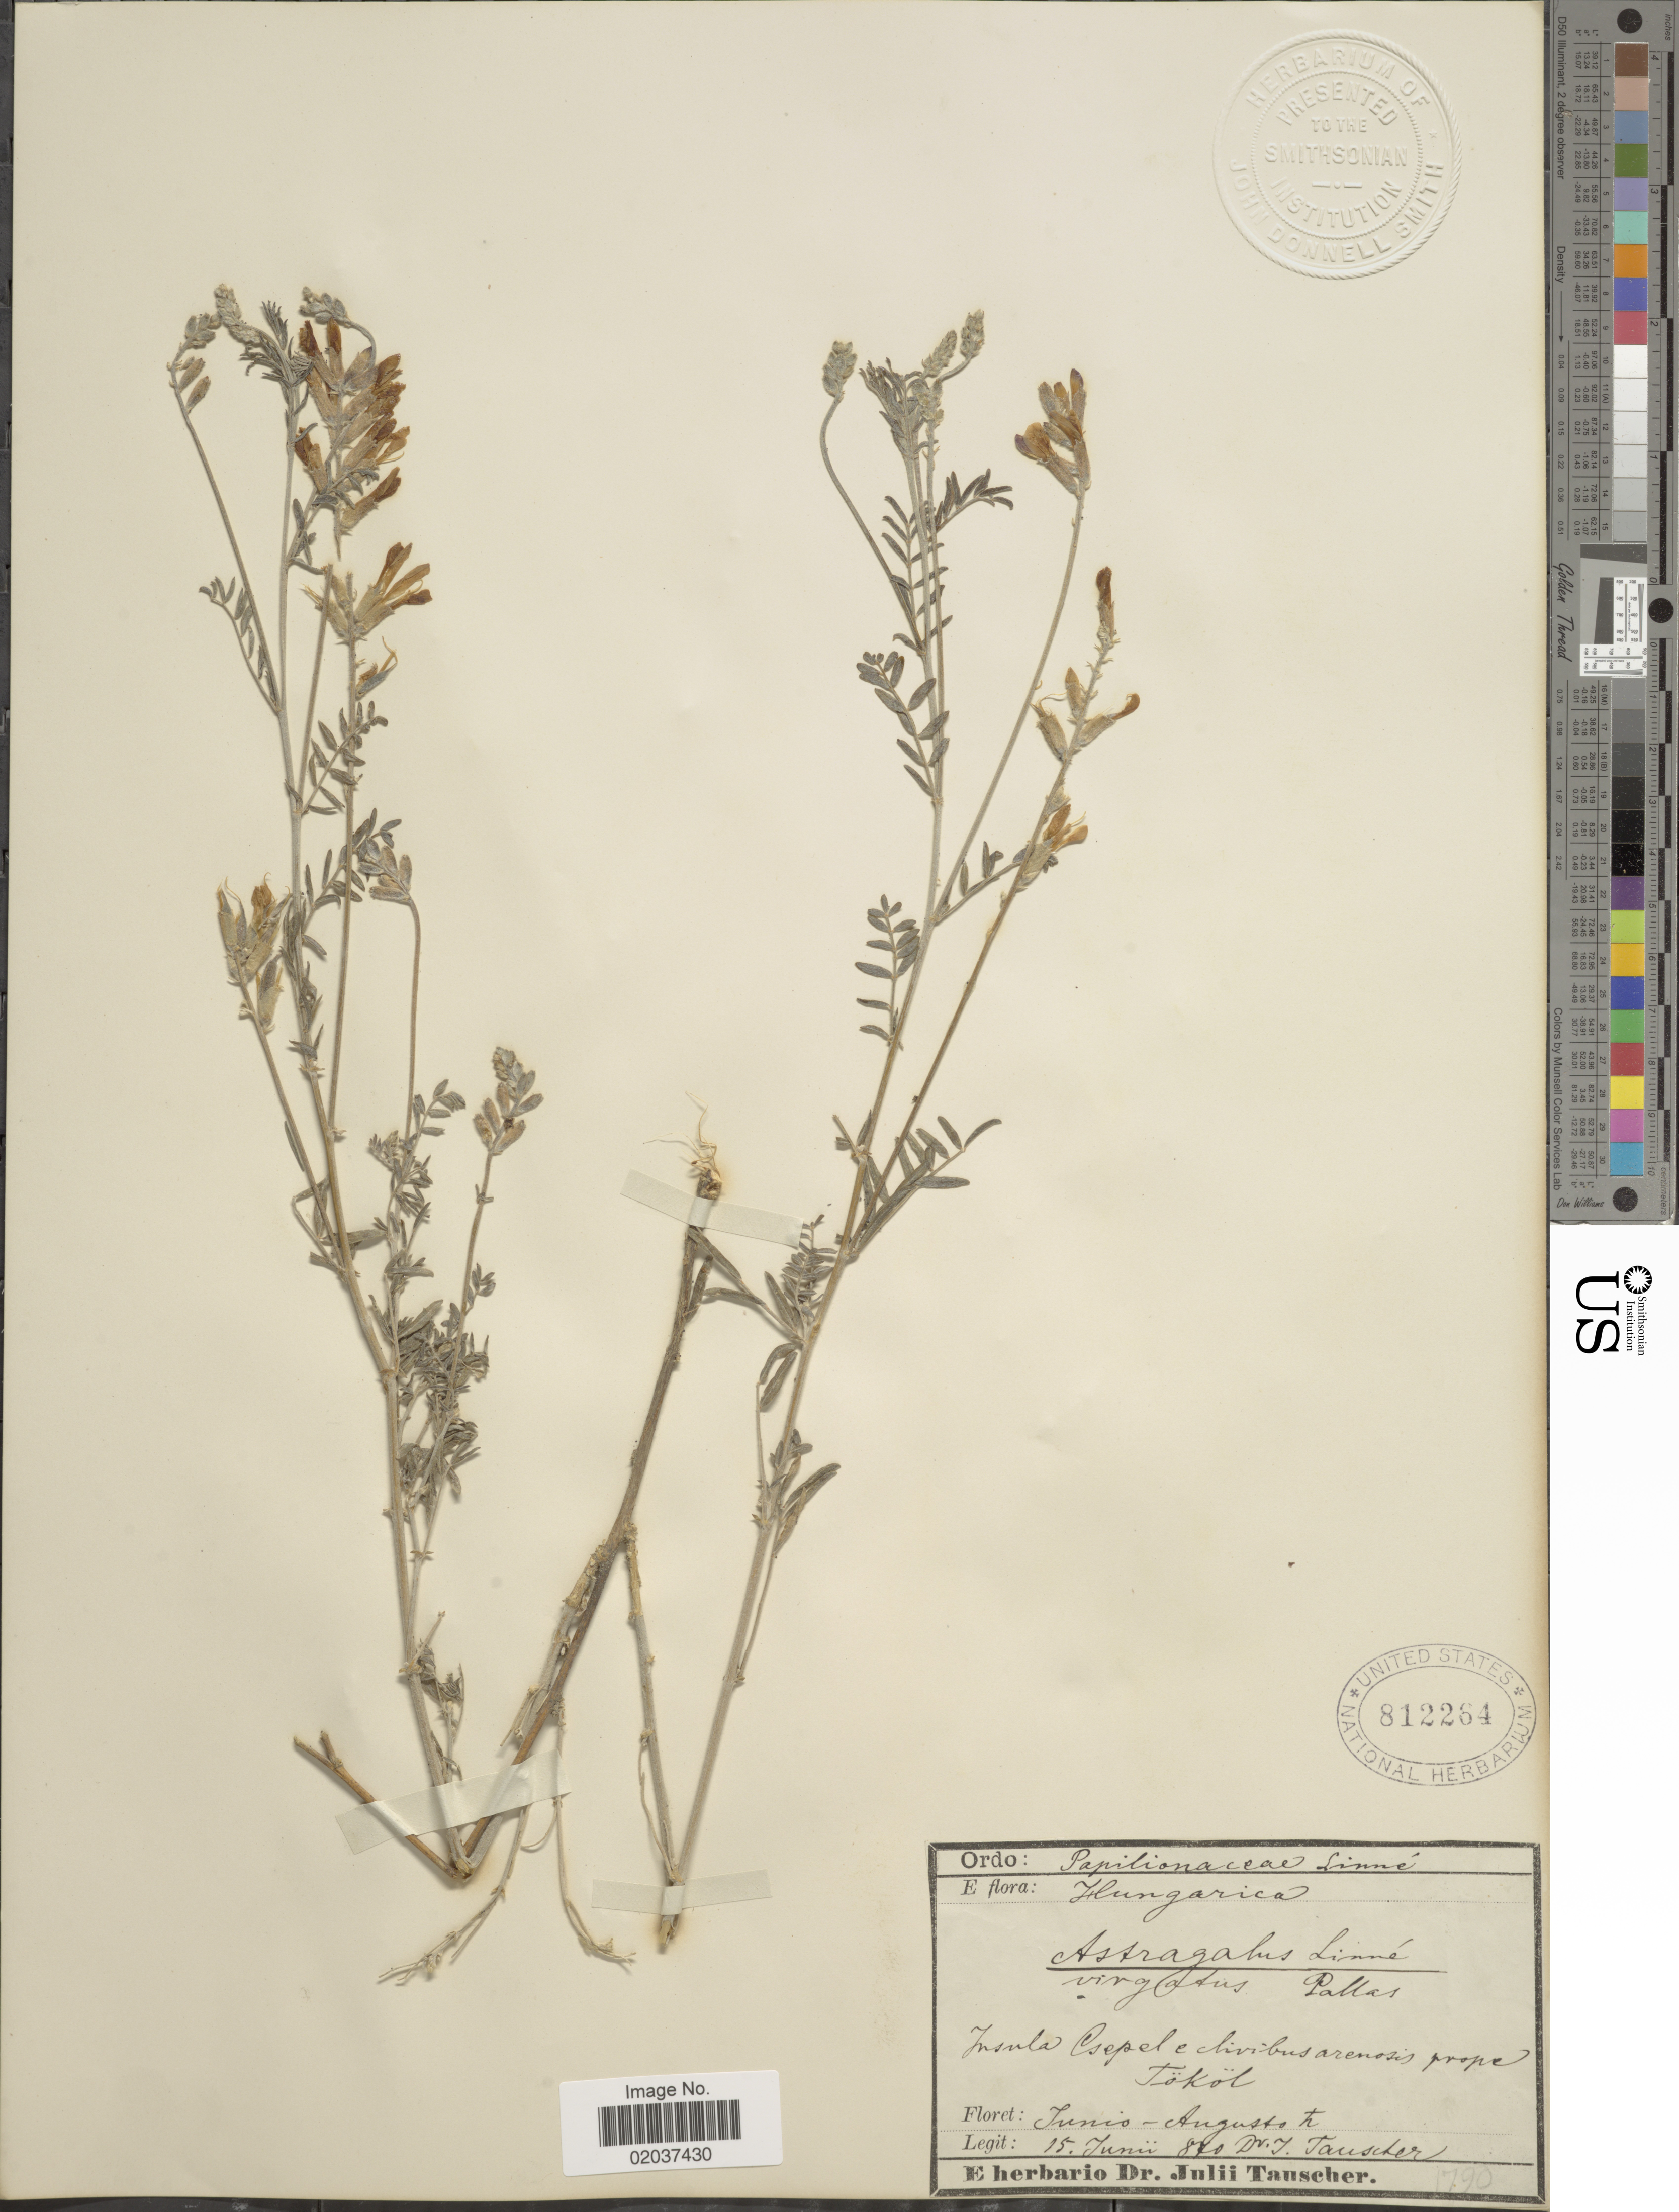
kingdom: Plantae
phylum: Tracheophyta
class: Magnoliopsida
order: Fabales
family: Fabaceae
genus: Astragalus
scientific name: Astragalus virgatus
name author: Pall.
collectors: J. Tauscher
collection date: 1870-06-15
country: Hungary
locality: Insula Csepel e clivibus arenosis prope Tokol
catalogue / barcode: US 812264